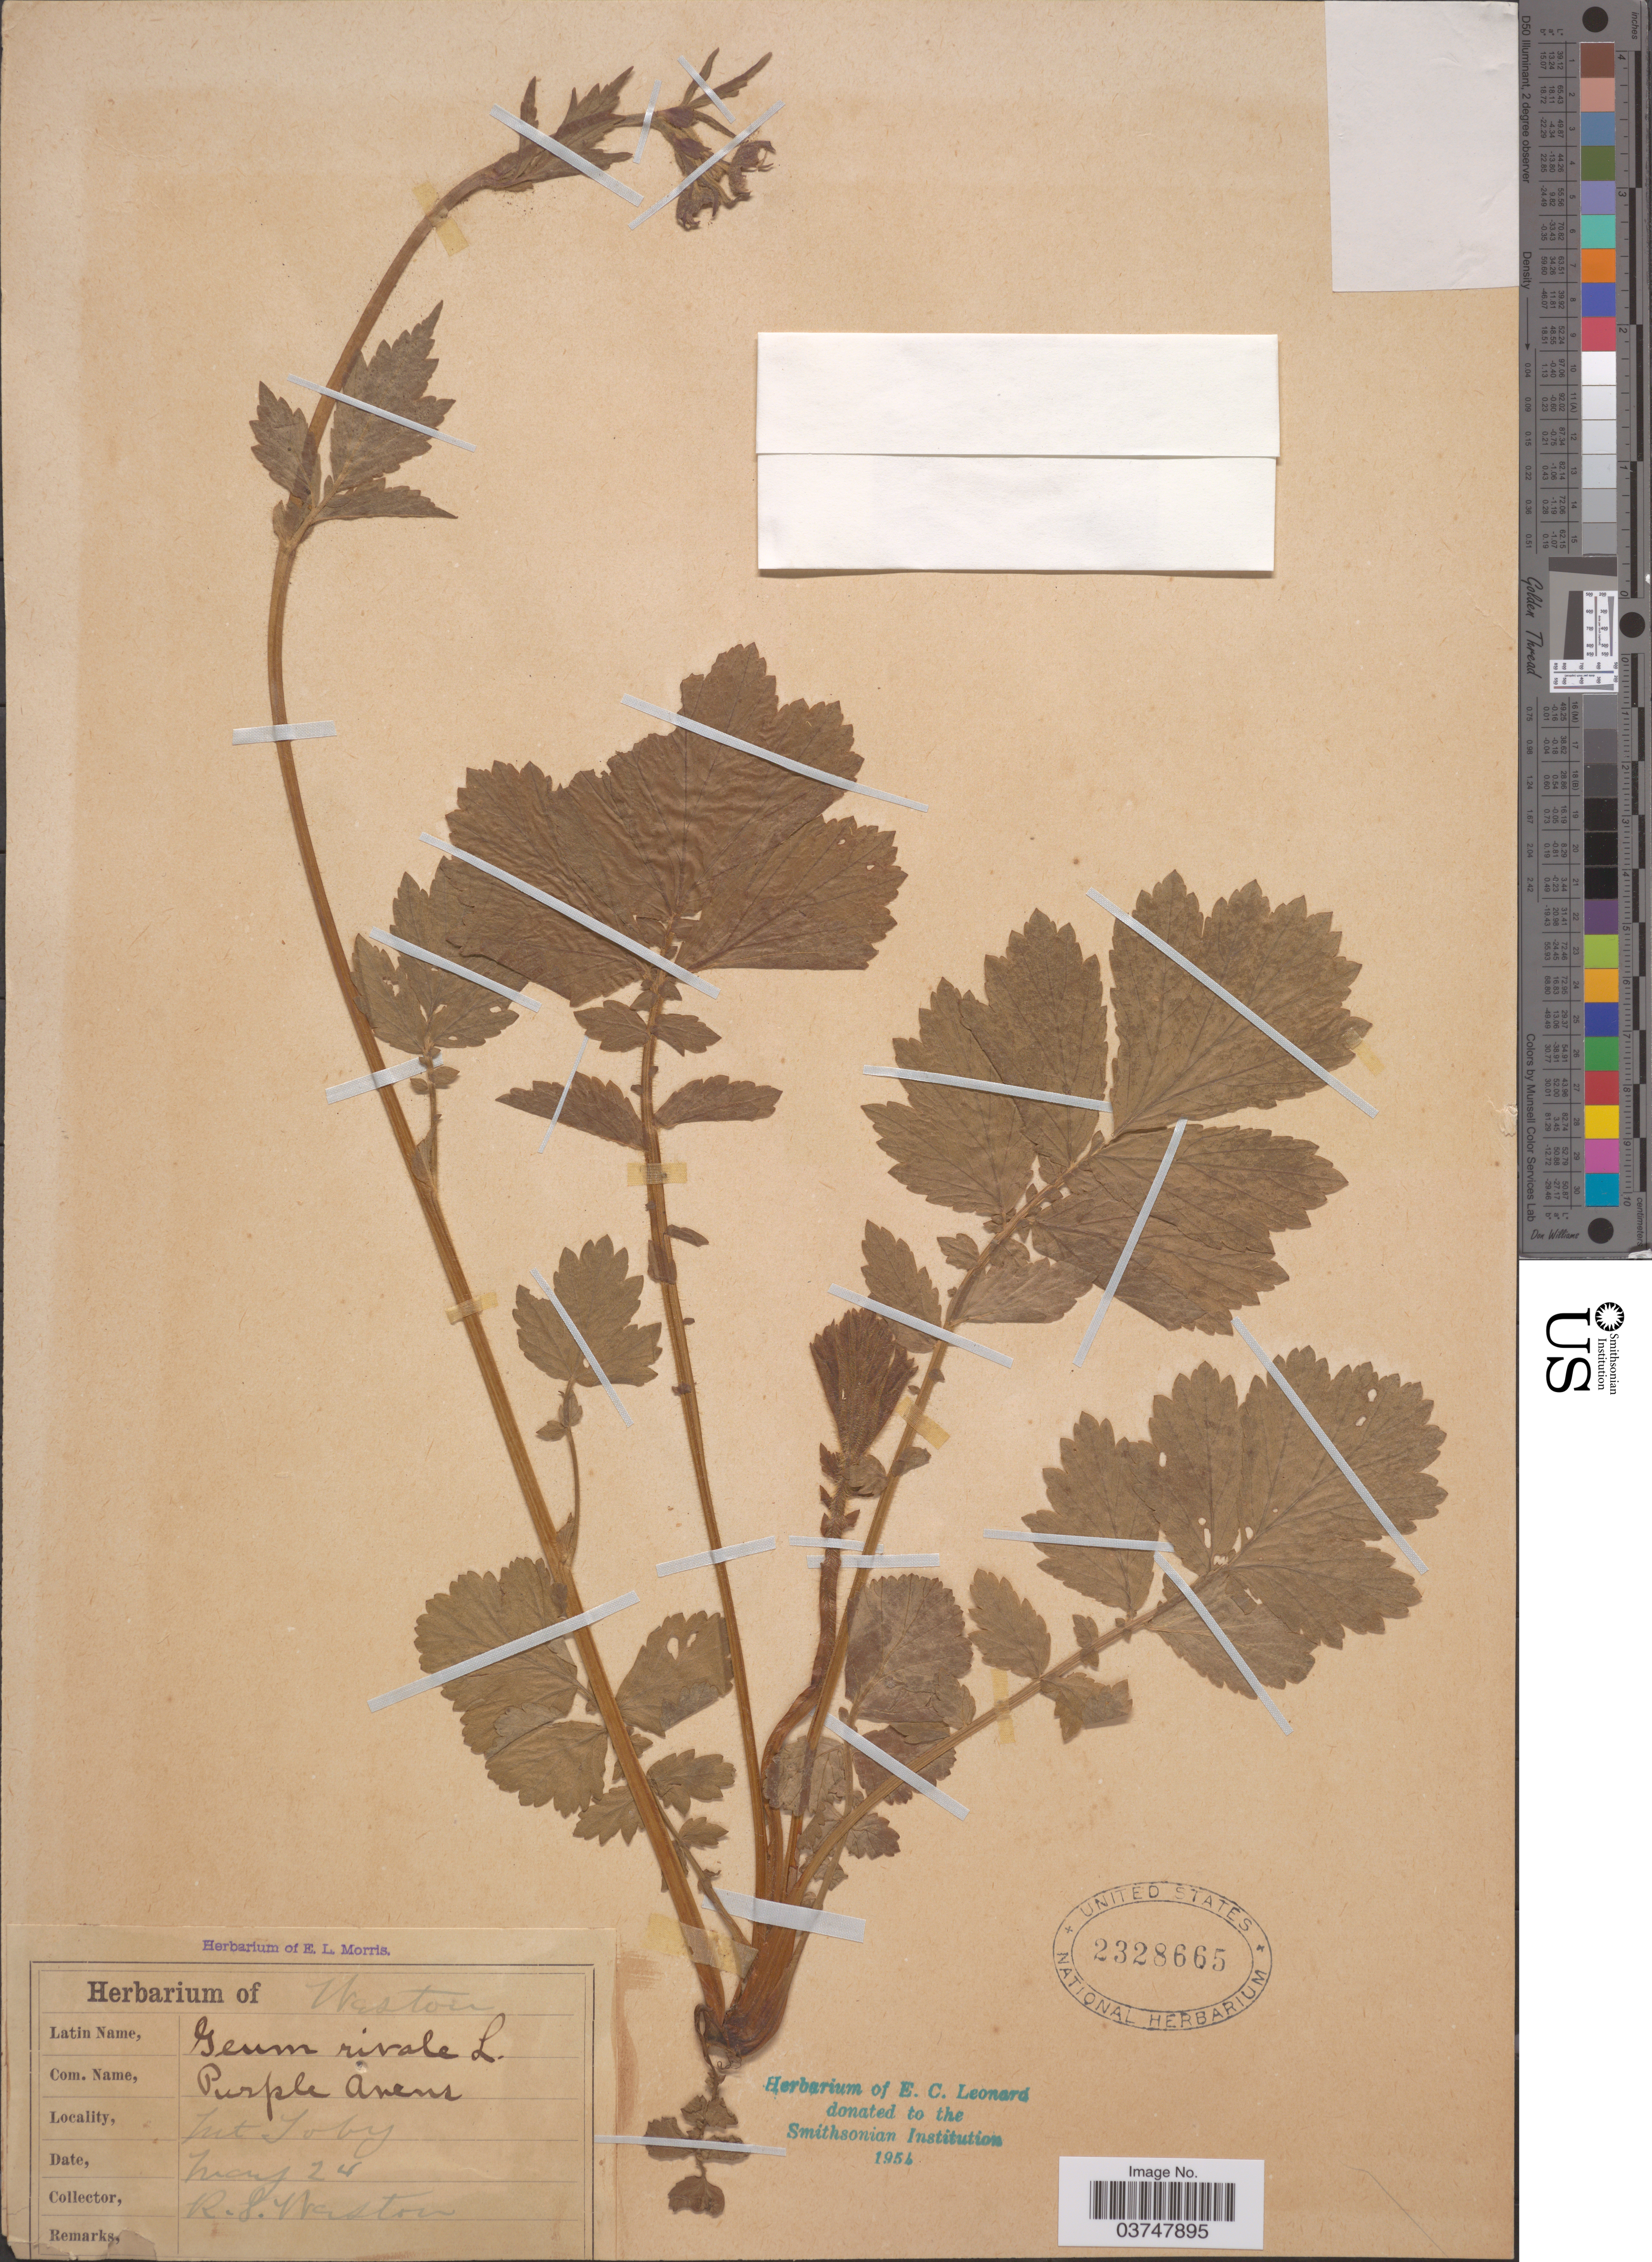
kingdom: Plantae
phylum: Tracheophyta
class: Magnoliopsida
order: Rosales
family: Rosaceae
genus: Geum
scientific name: Geum rivale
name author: L.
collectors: R. Weston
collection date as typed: Transcribed d/m/y: /5/24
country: United States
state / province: Massachusetts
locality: Mt Toby.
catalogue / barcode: US 2328665